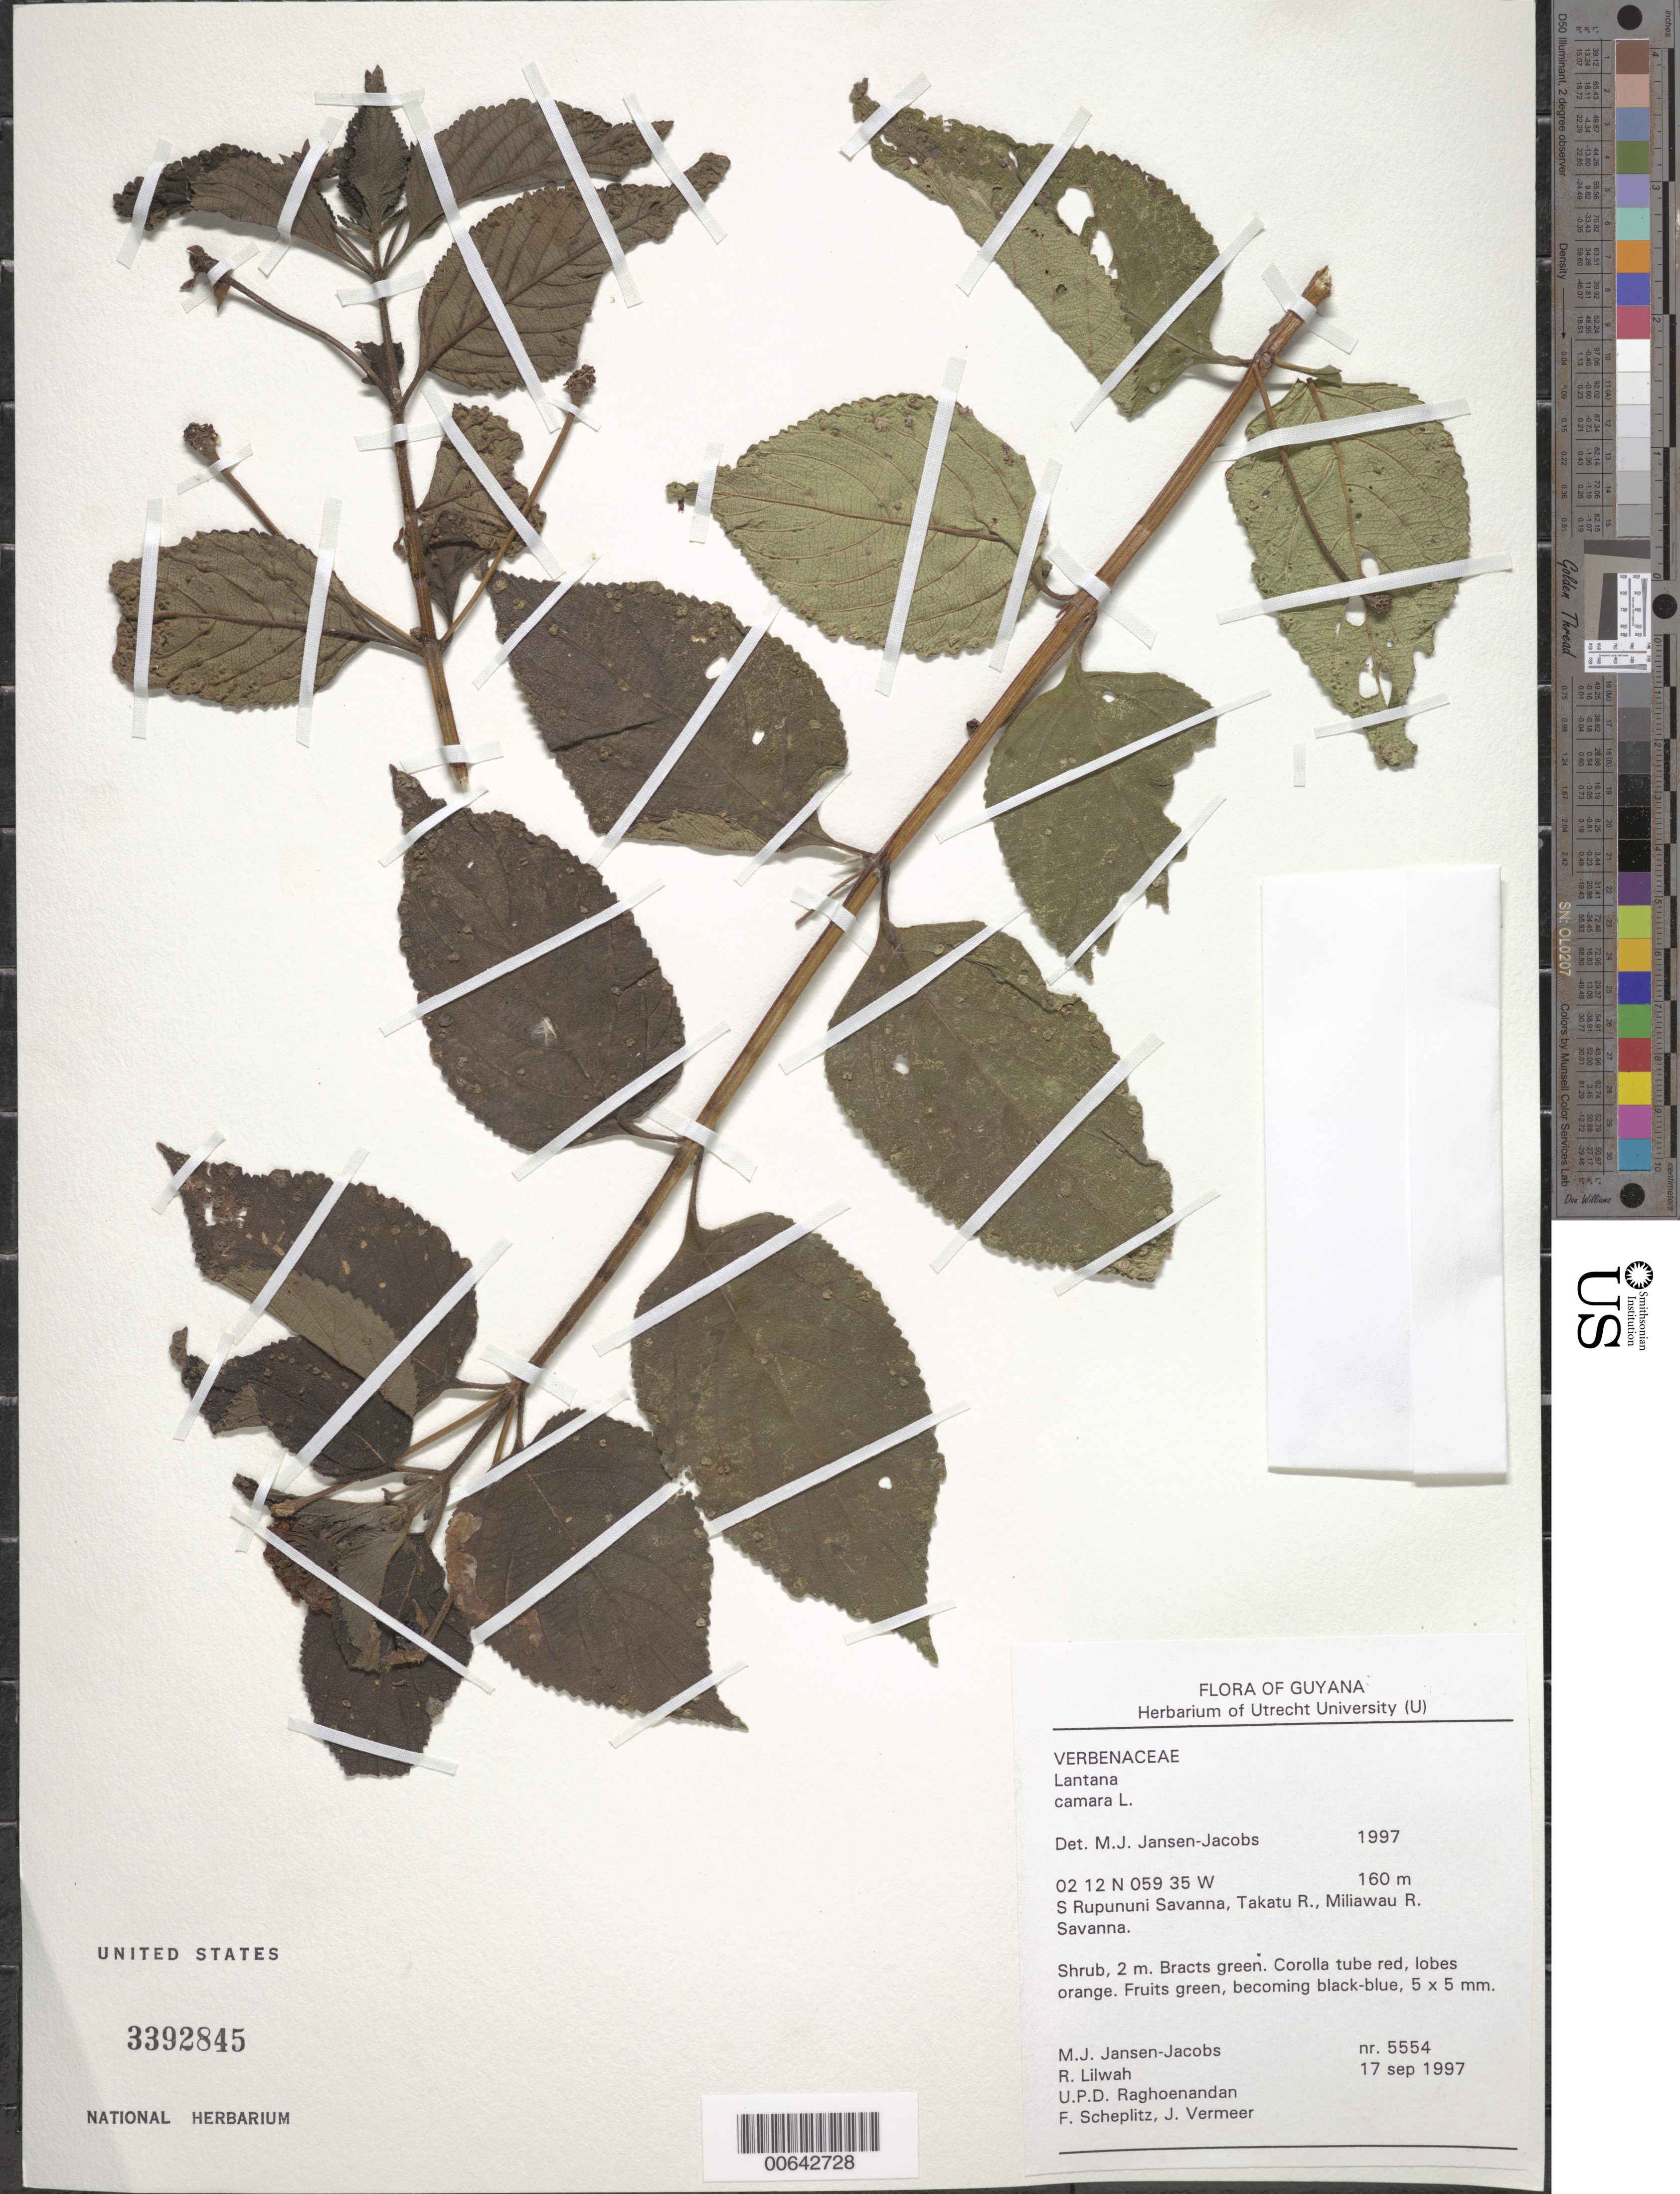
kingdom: Plantae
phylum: Tracheophyta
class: Magnoliopsida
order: Lamiales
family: Verbenaceae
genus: Lantana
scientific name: Lantana camara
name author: L.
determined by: Jansen-Jacobs, M. J., (U), Nationaal Herbarium Nederland, Utrecht University branch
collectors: M. J. Jansen-Jacobs, R. Lilwah, U. Raghoenandan, F. Scheplitz & J. Vermeer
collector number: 5554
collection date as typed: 17-Sep-97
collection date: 1997-09-17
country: Guyana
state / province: U. Takutu-U. Essequibo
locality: S. Rupununi savanna, Takutu and Miliawau Rivers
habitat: Savanna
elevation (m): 160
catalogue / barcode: US 3392845